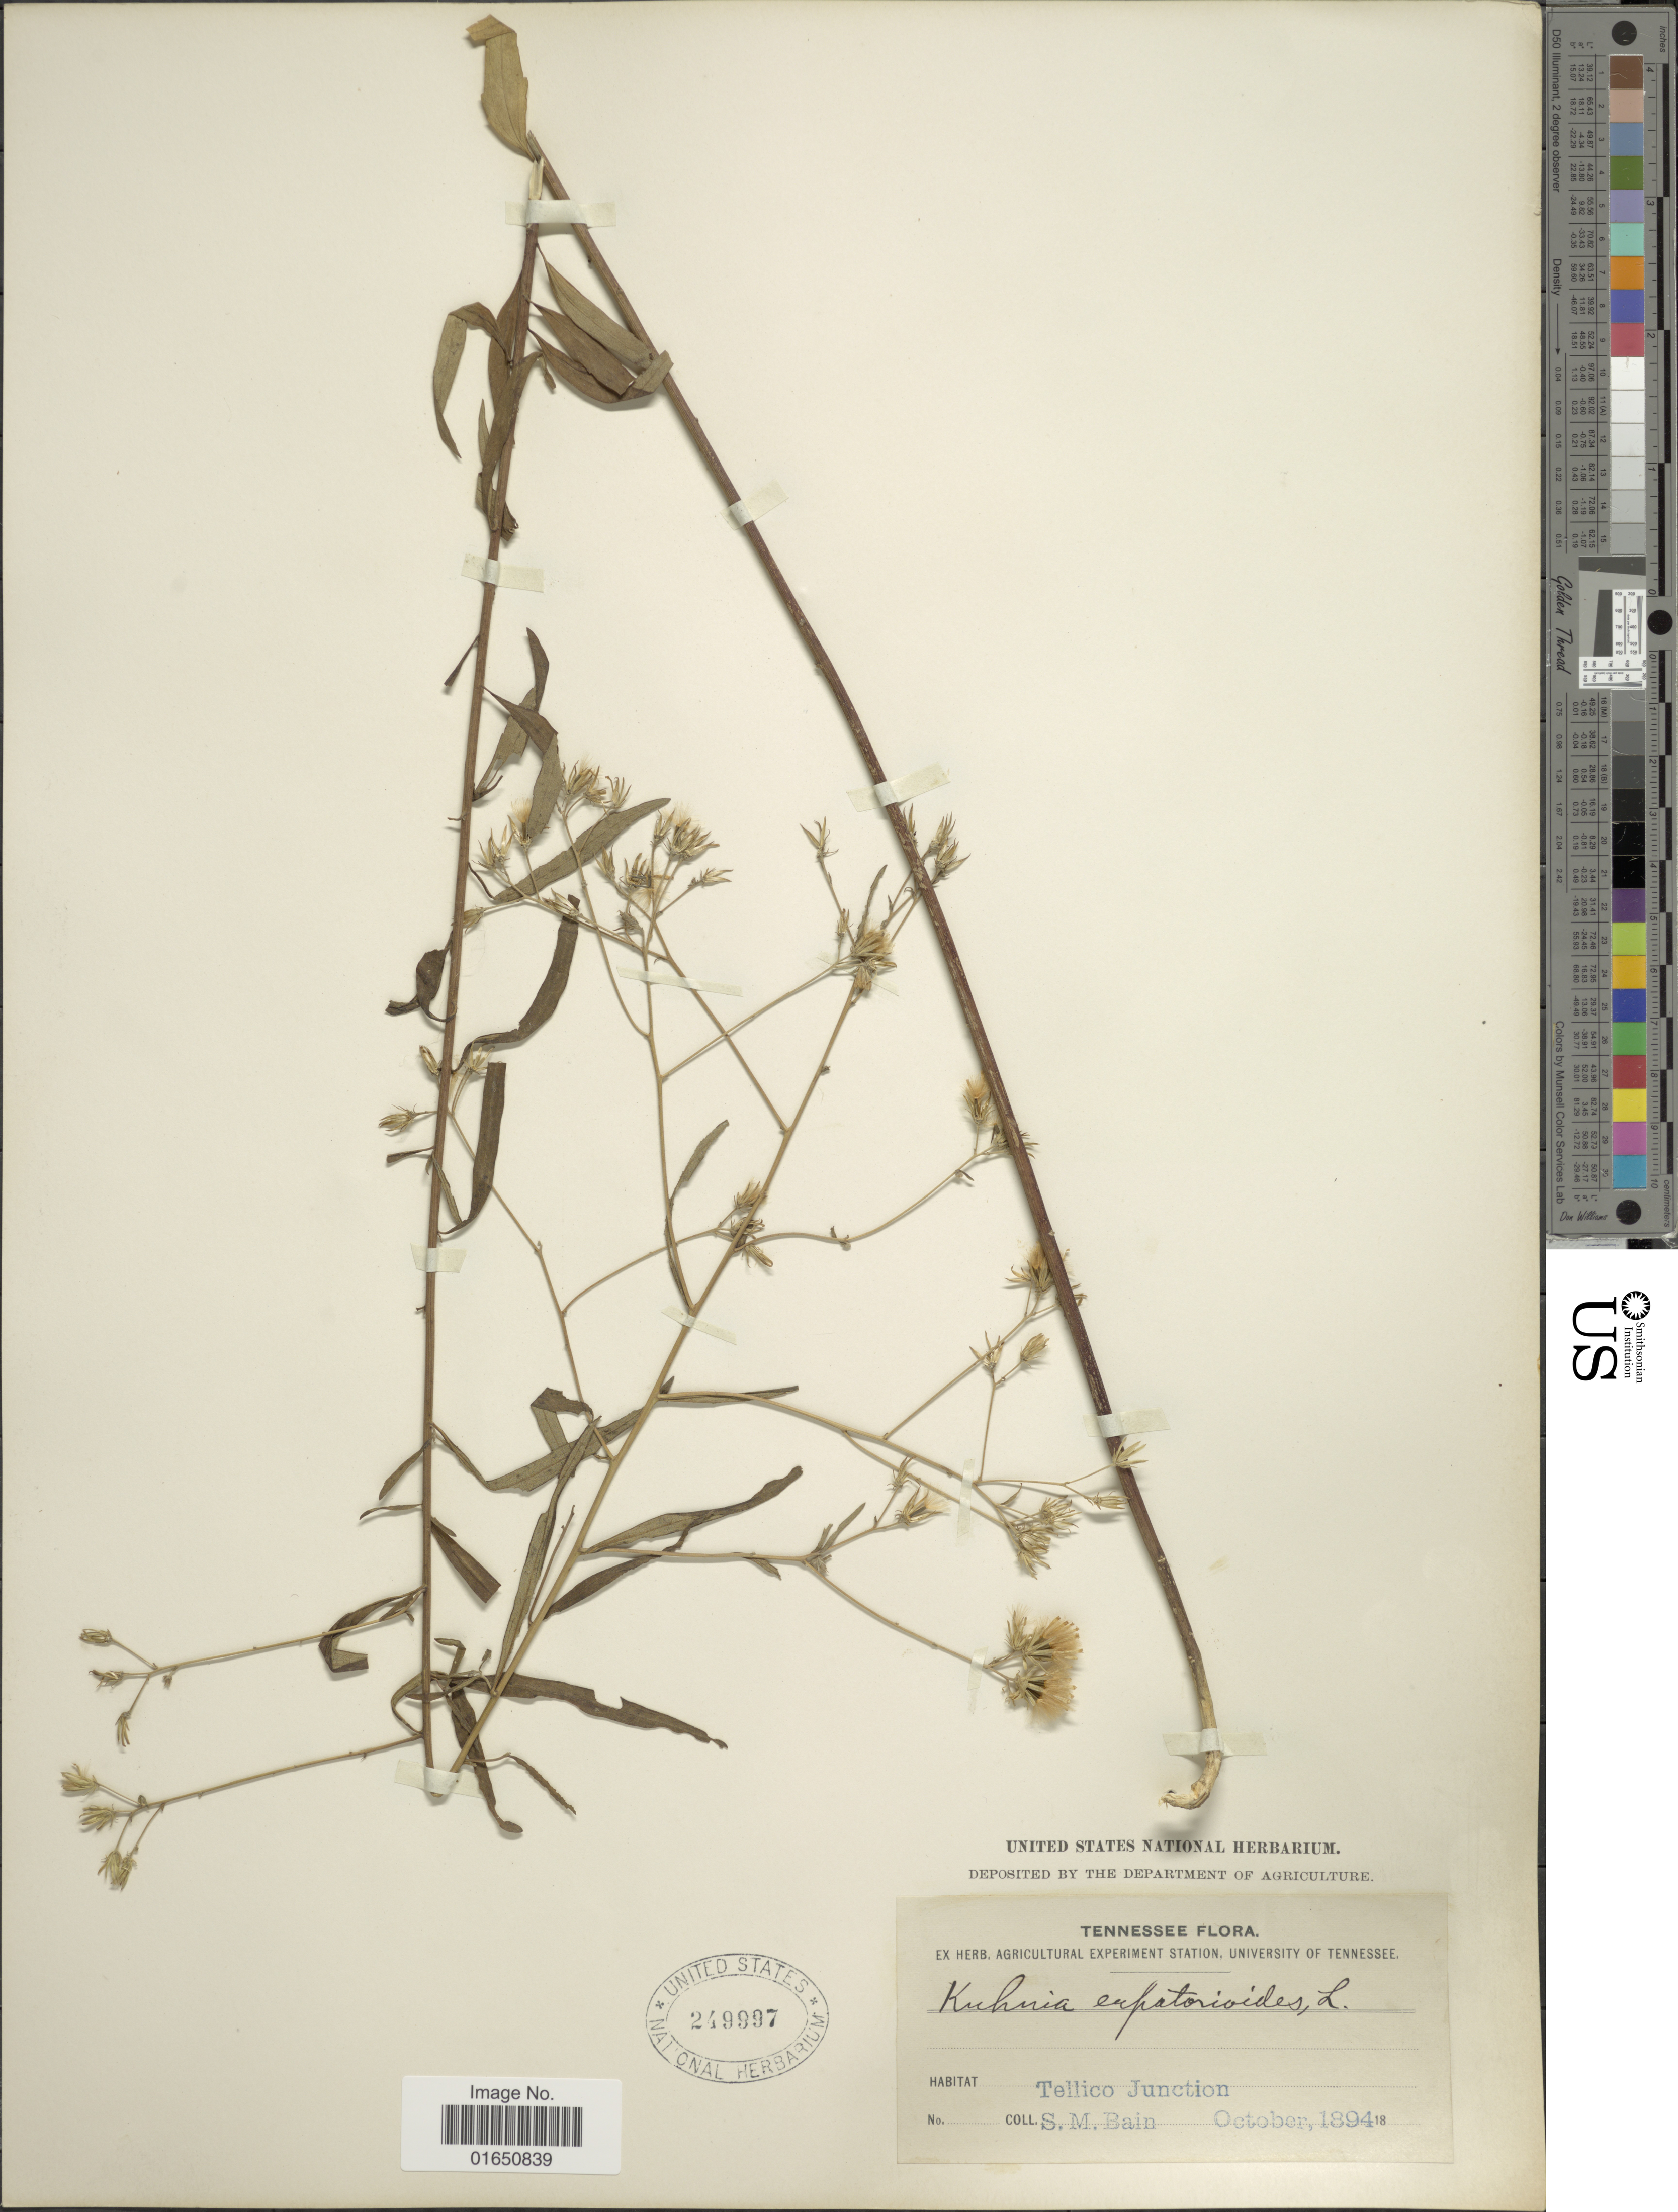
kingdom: Plantae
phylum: Tracheophyta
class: Magnoliopsida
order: Asterales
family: Asteraceae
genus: Brickellia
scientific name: Brickellia eupatorioides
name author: (L.) Shinners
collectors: S. M. Bain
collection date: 1894-10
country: United States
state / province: Tennessee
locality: Tellico Junction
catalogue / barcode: US 249997